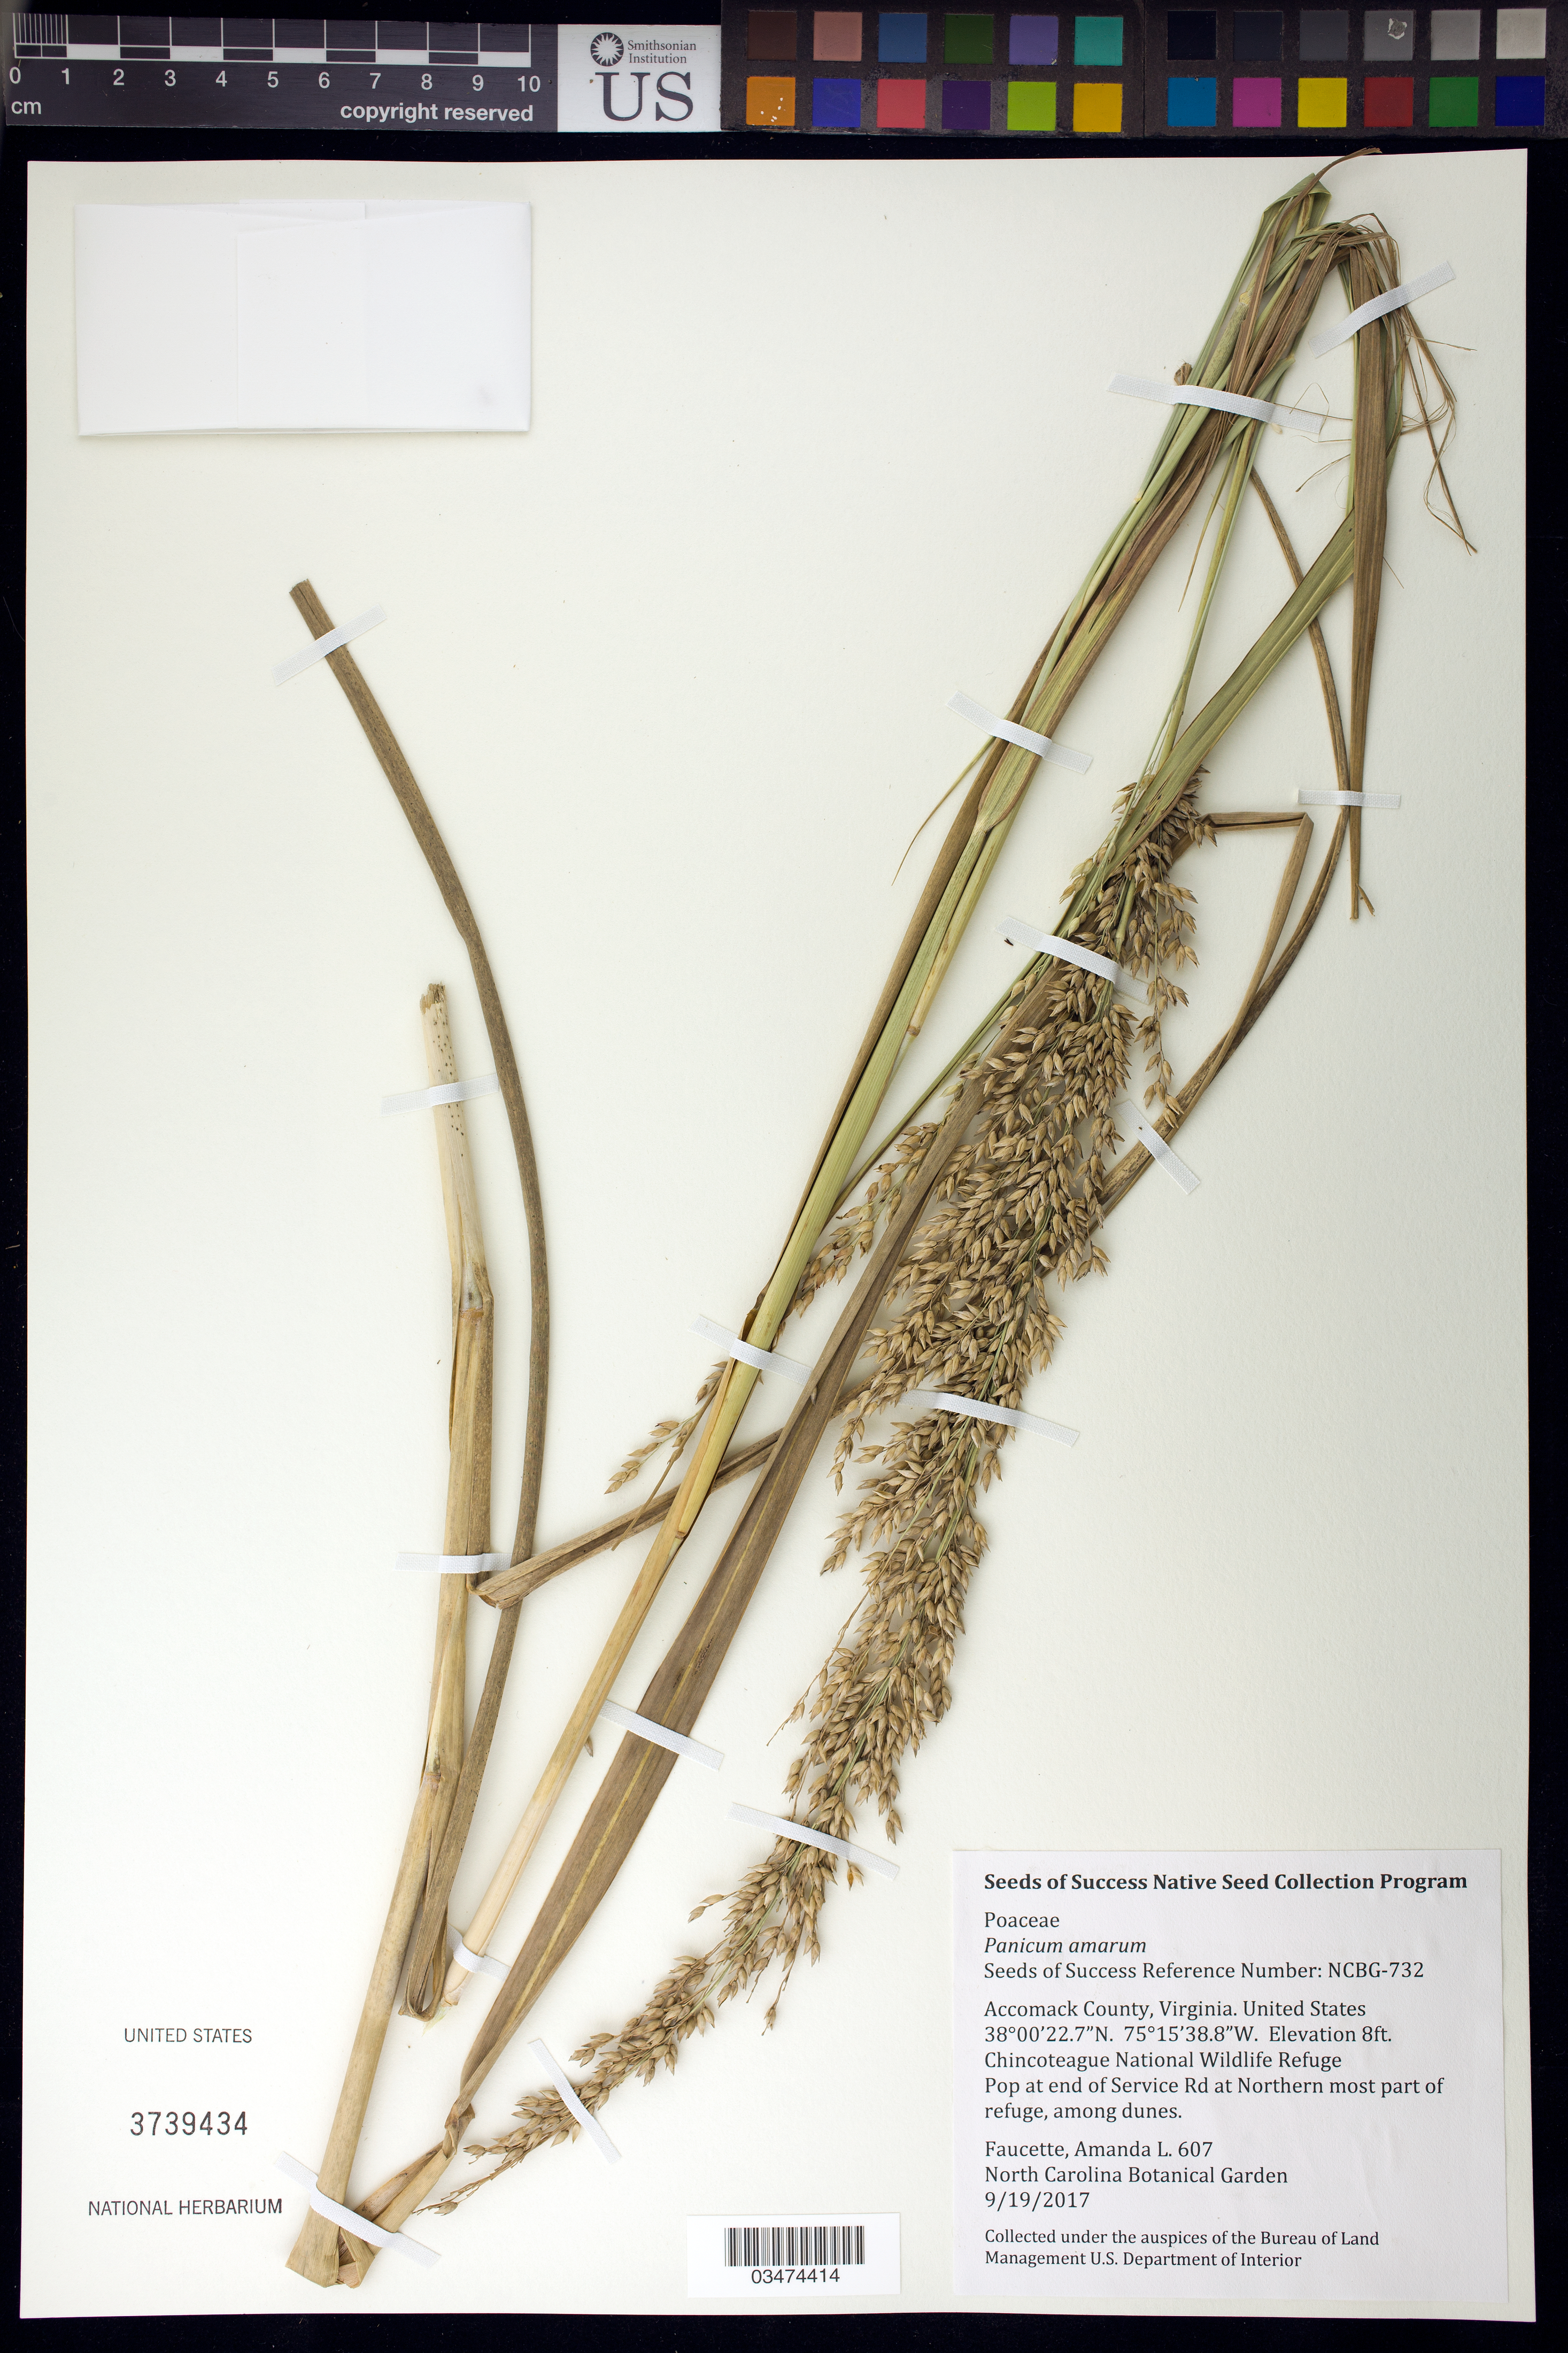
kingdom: Plantae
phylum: Tracheophyta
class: Liliopsida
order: Poales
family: Poaceae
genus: Panicum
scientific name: Panicum amarum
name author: Elliott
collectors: A. Faucette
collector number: NCBG-732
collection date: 2017-09-19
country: United States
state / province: Virginia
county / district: Accomack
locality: Chincoteague National Wildlife Refuge, end of Service Rd. at Northern most part of refuge.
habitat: Dunes.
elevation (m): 2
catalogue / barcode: US 3739434